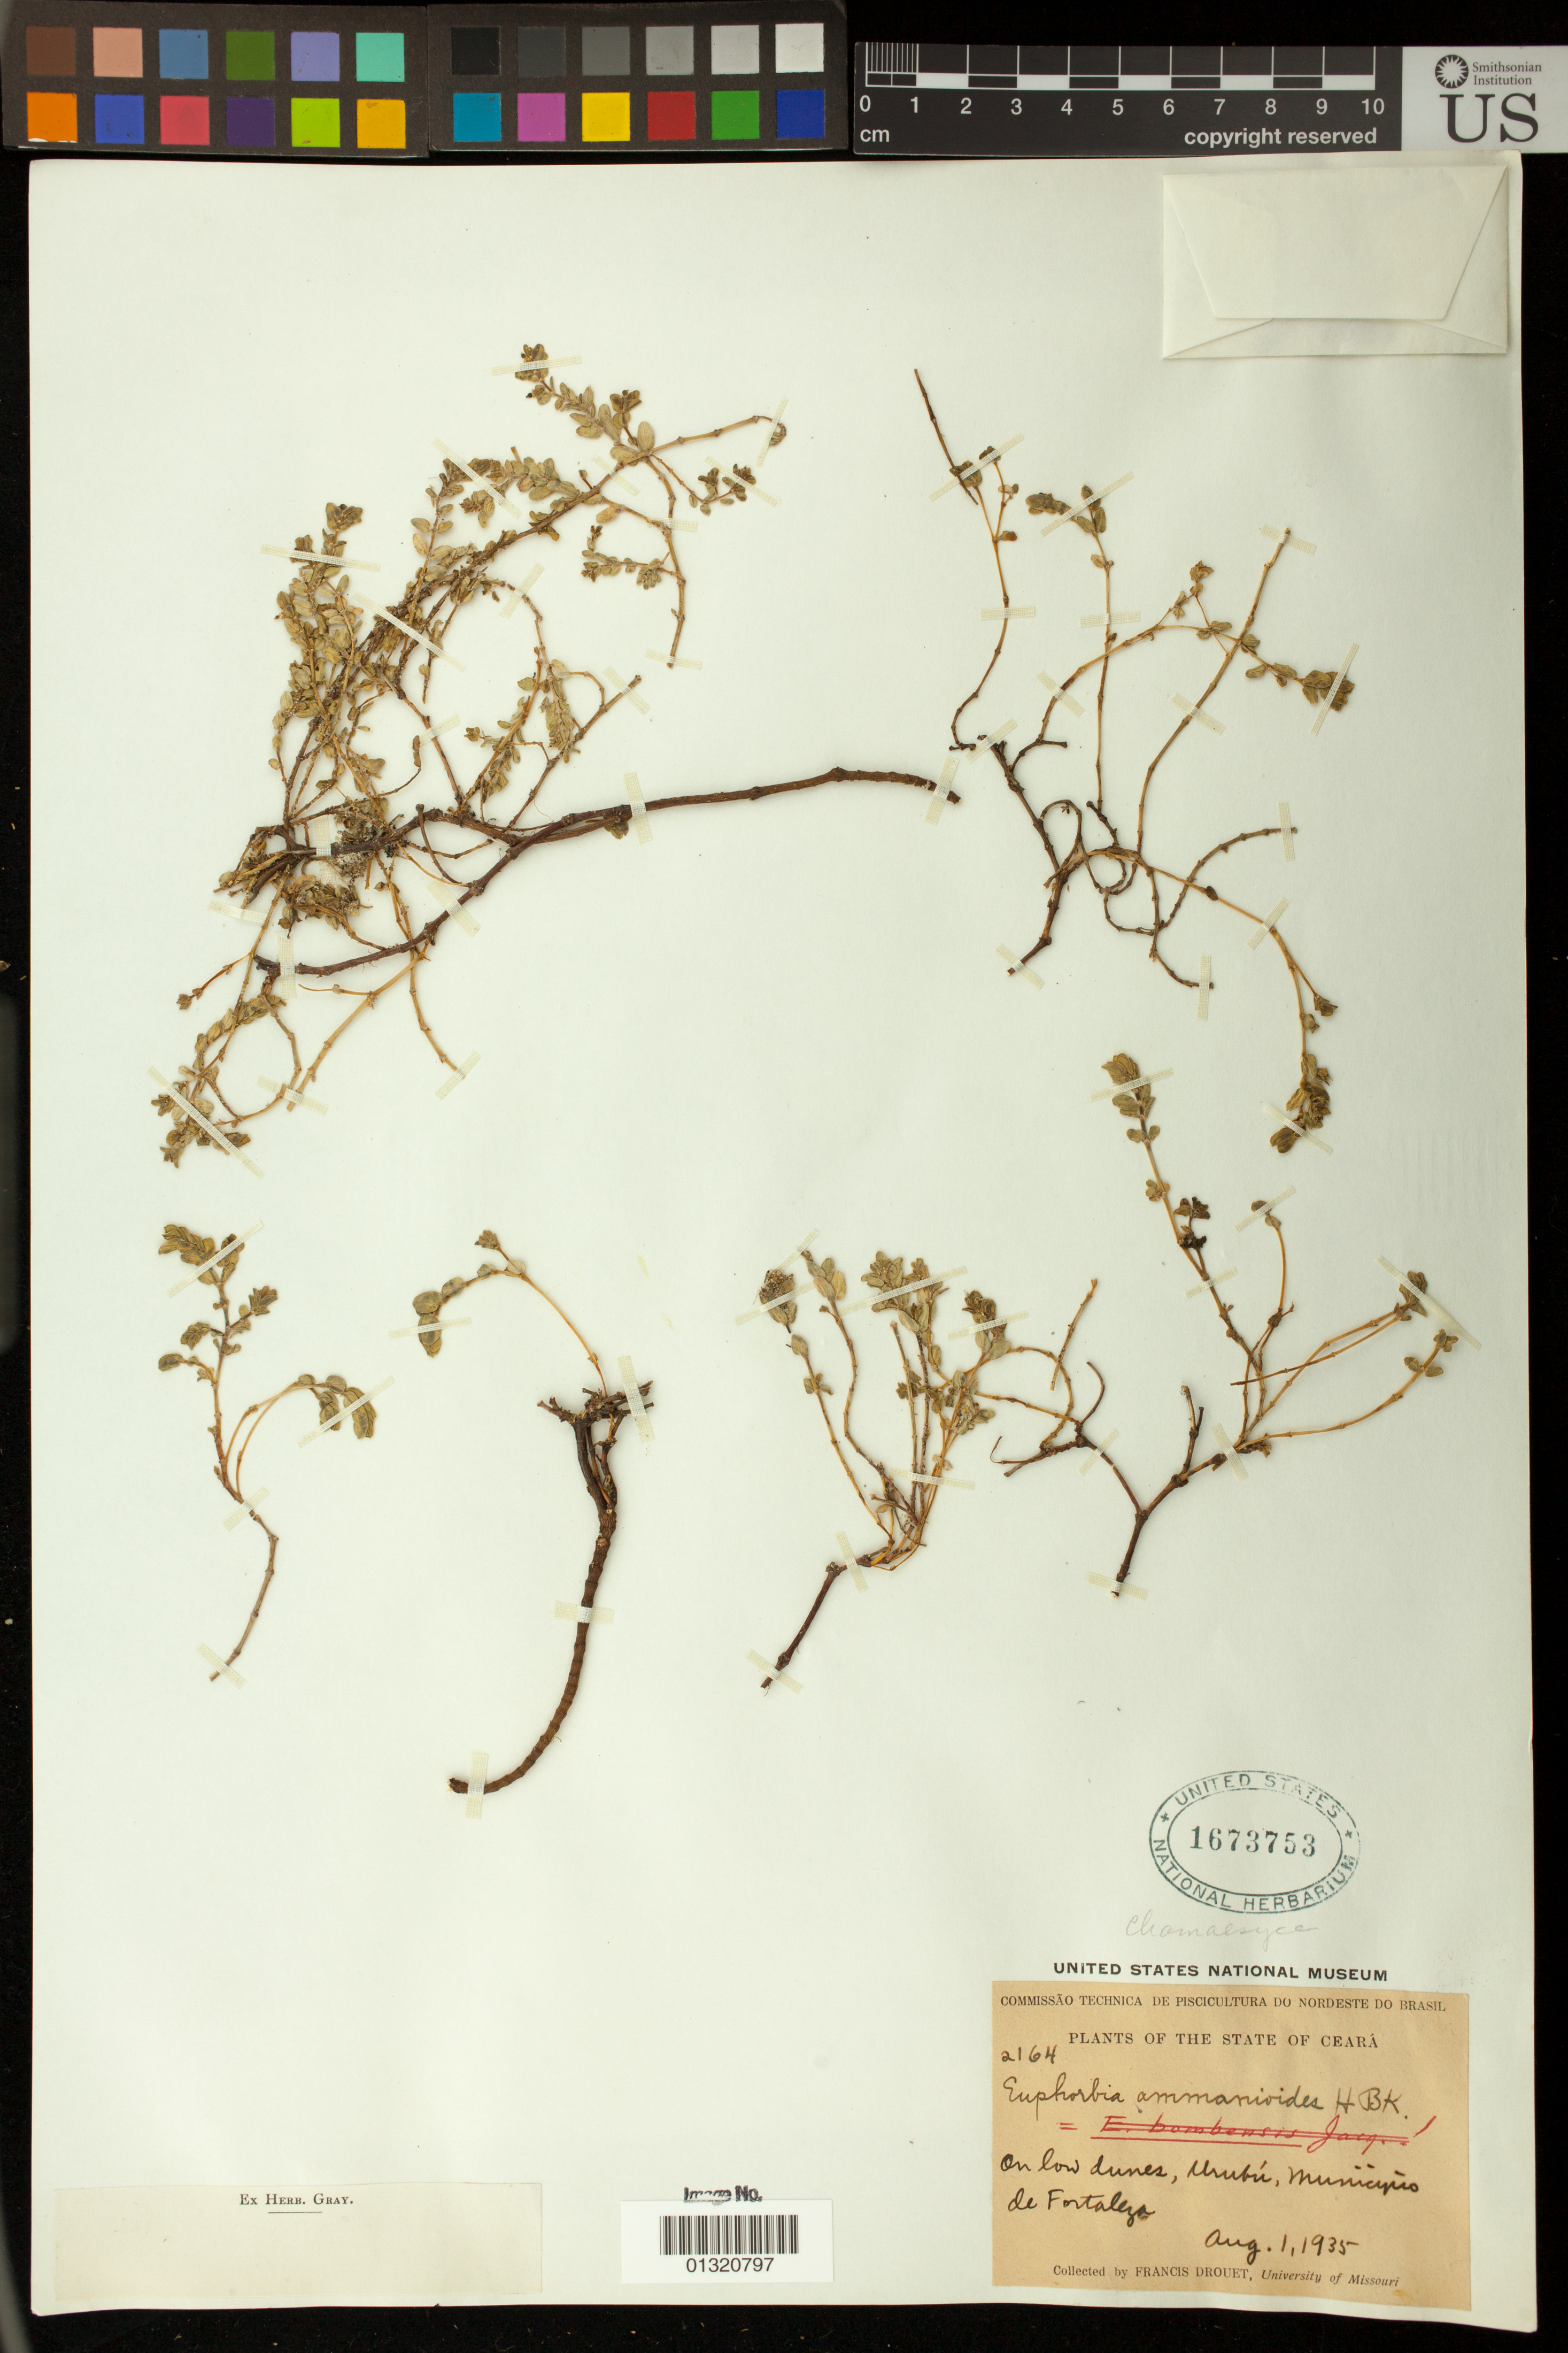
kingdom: Plantae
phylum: Tracheophyta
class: Magnoliopsida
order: Malpighiales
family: Euphorbiaceae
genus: Euphorbia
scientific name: Euphorbia sp.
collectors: F. E. Drouet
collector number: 2164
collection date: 1935-08-01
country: Brazil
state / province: Ceará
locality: On low dunes, Urubu, Municipio de Fortaleza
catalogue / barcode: US 1673753